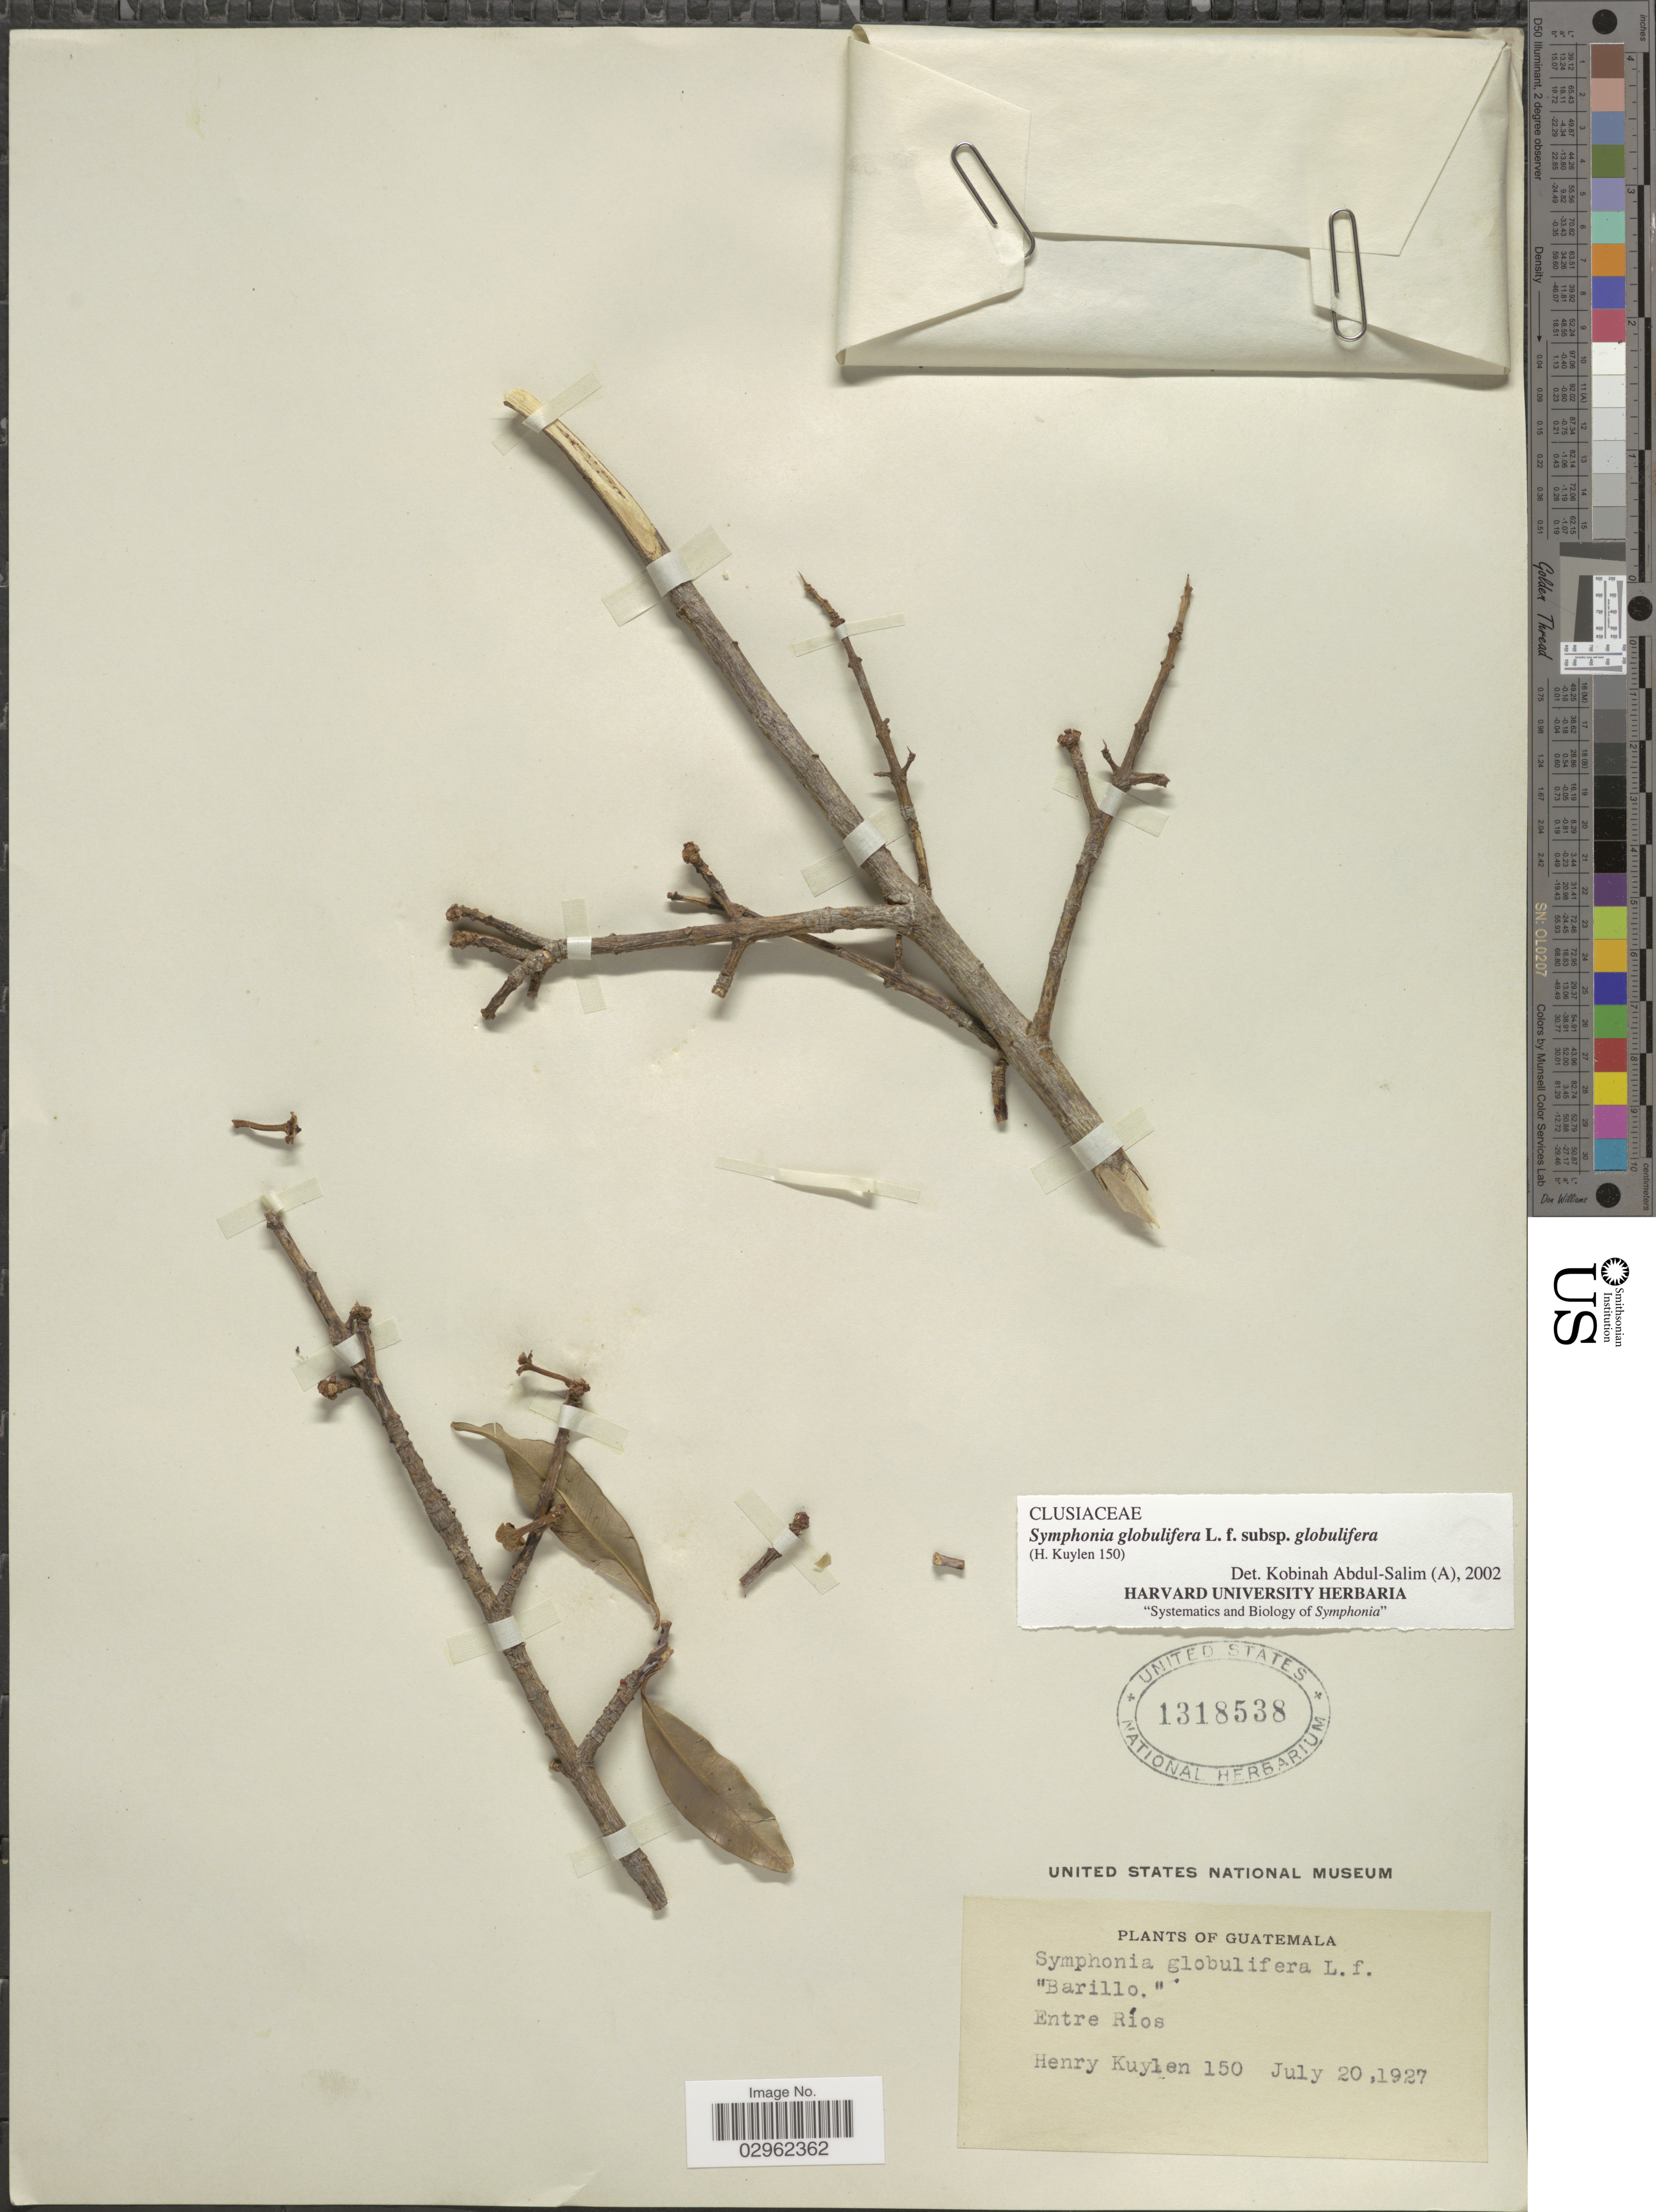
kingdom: Plantae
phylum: Tracheophyta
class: Magnoliopsida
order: Malpighiales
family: Clusiaceae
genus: Symphonia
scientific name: Symphonia globulifera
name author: L. f.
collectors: H. Kuylen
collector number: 150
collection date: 1927-07-20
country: Guatemala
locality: Entre Ríos.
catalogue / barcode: US 1318538